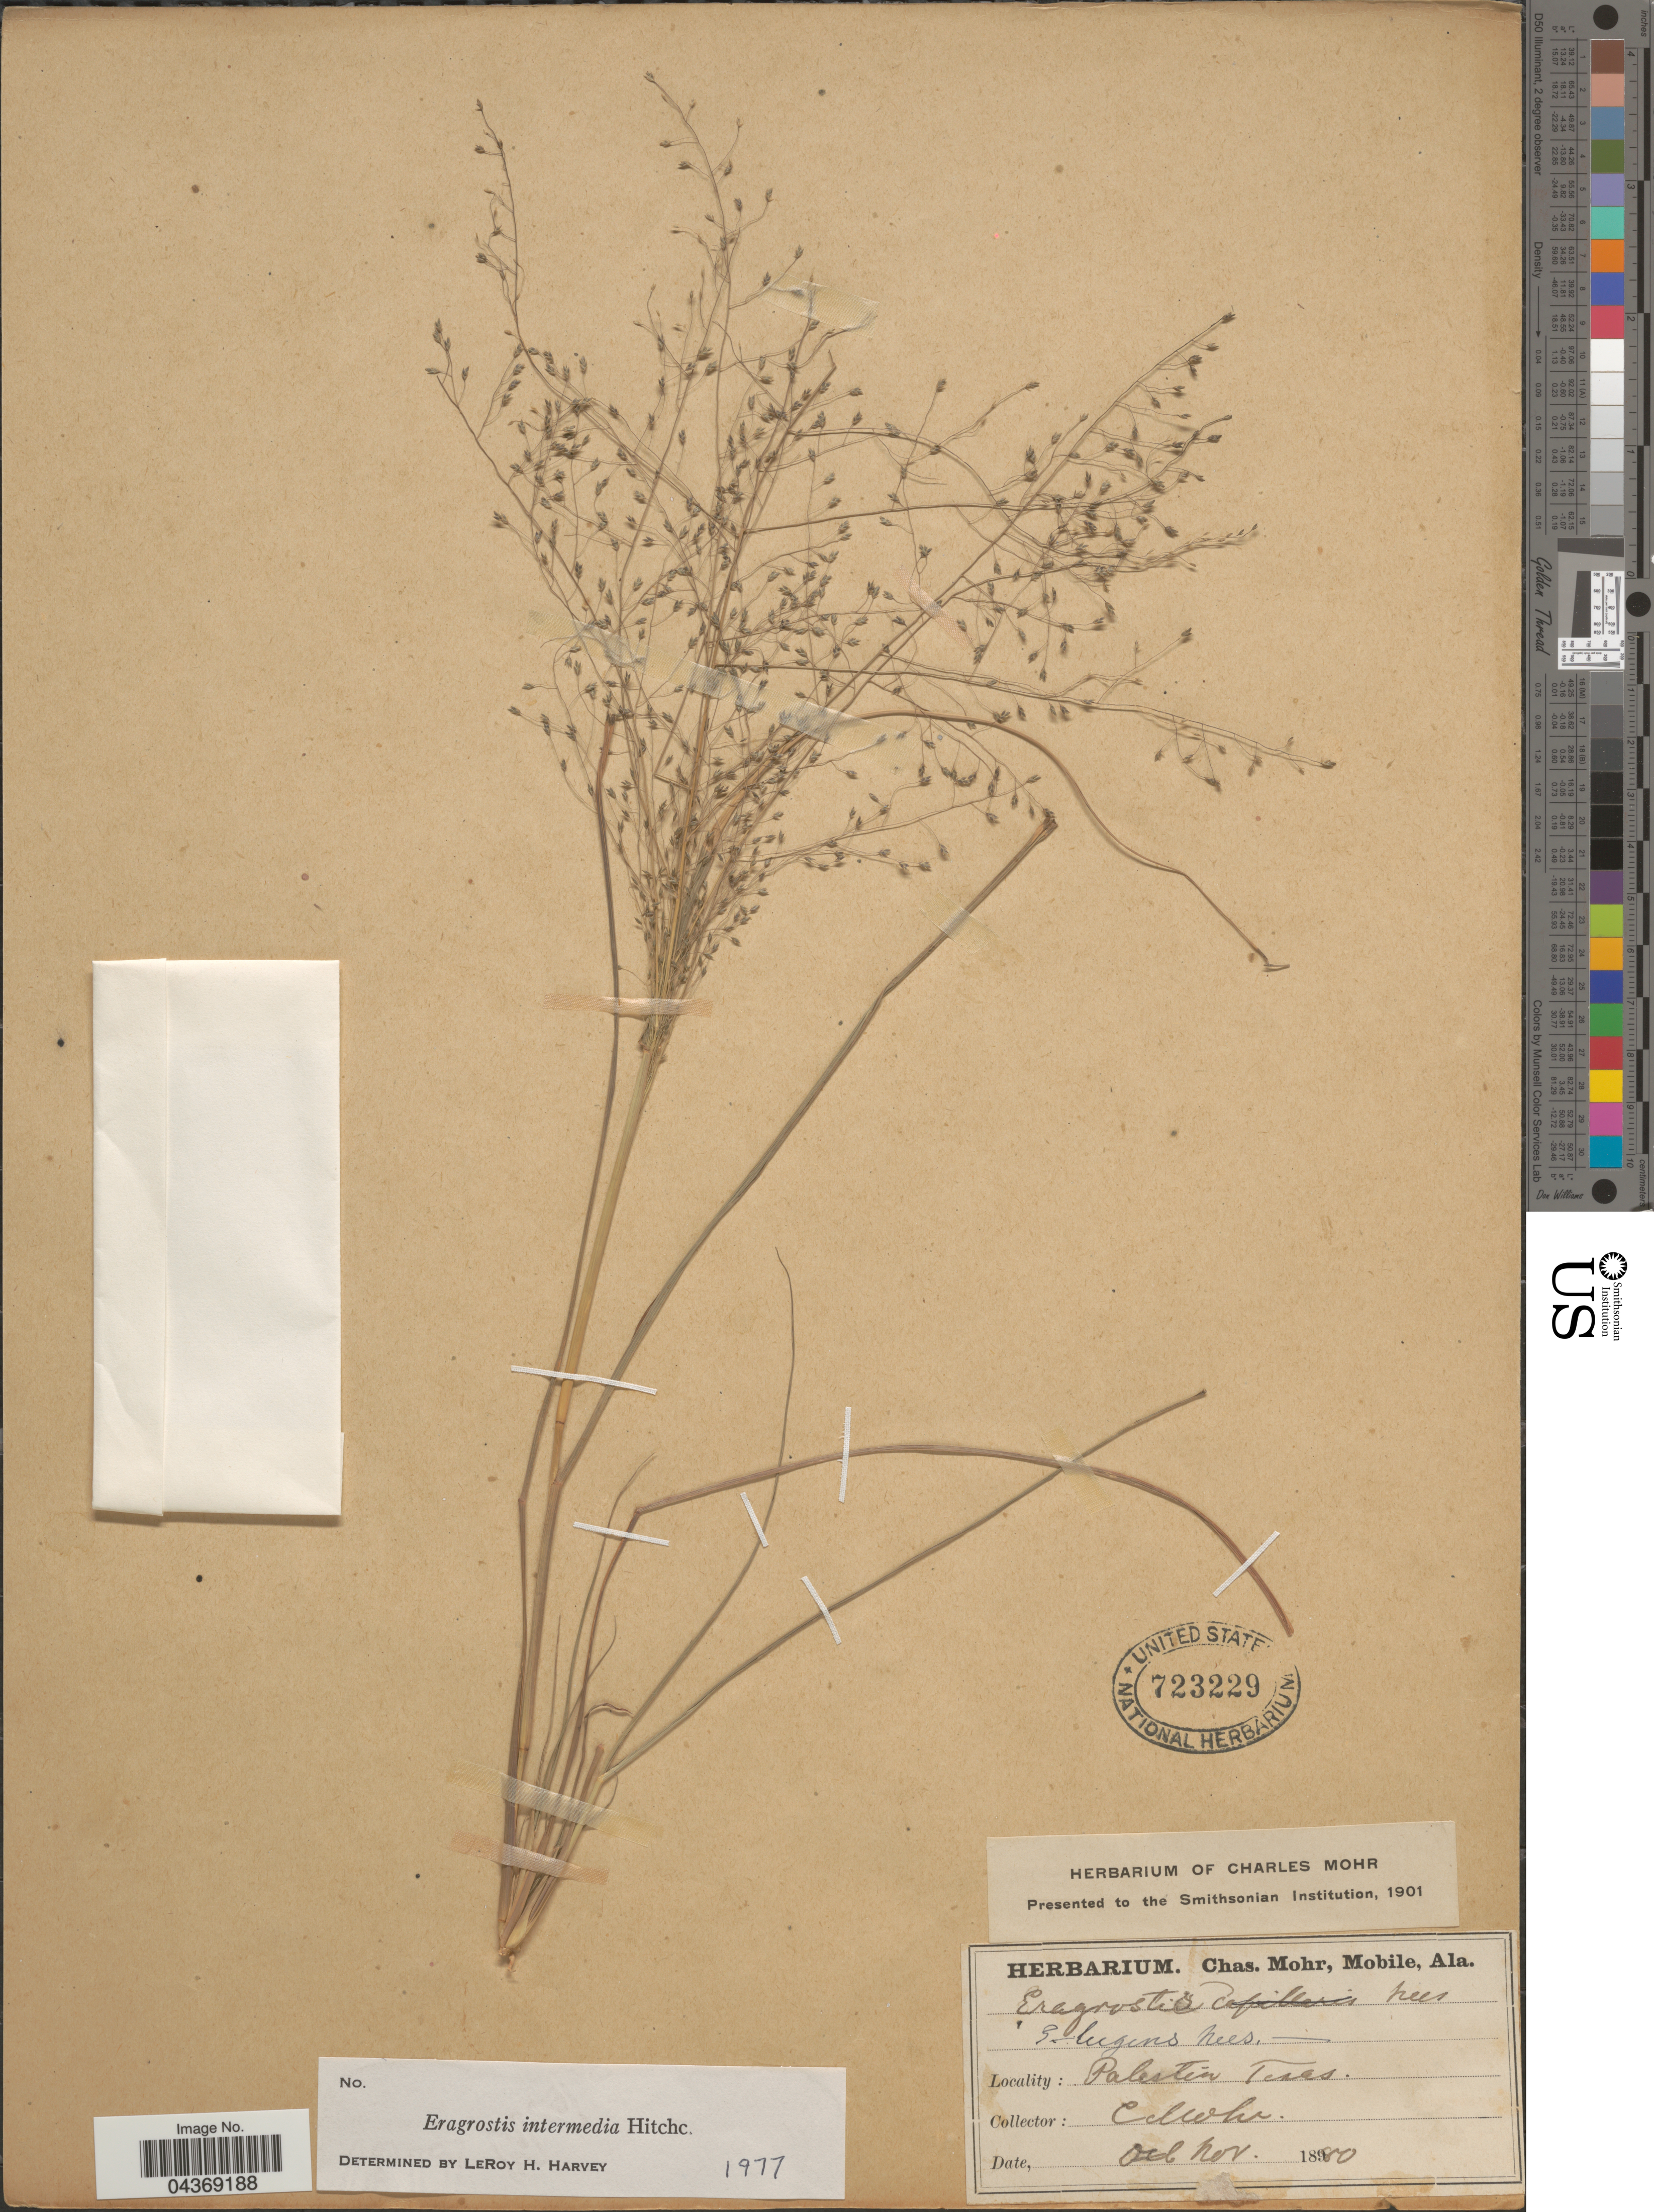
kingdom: Plantae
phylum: Tracheophyta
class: Liliopsida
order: Poales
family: Poaceae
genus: Eragrostis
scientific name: Eragrostis intermedia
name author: Hitchc.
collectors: C. T. Mohr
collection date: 1880-11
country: United States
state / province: Texas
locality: Palestine.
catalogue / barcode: US 723229